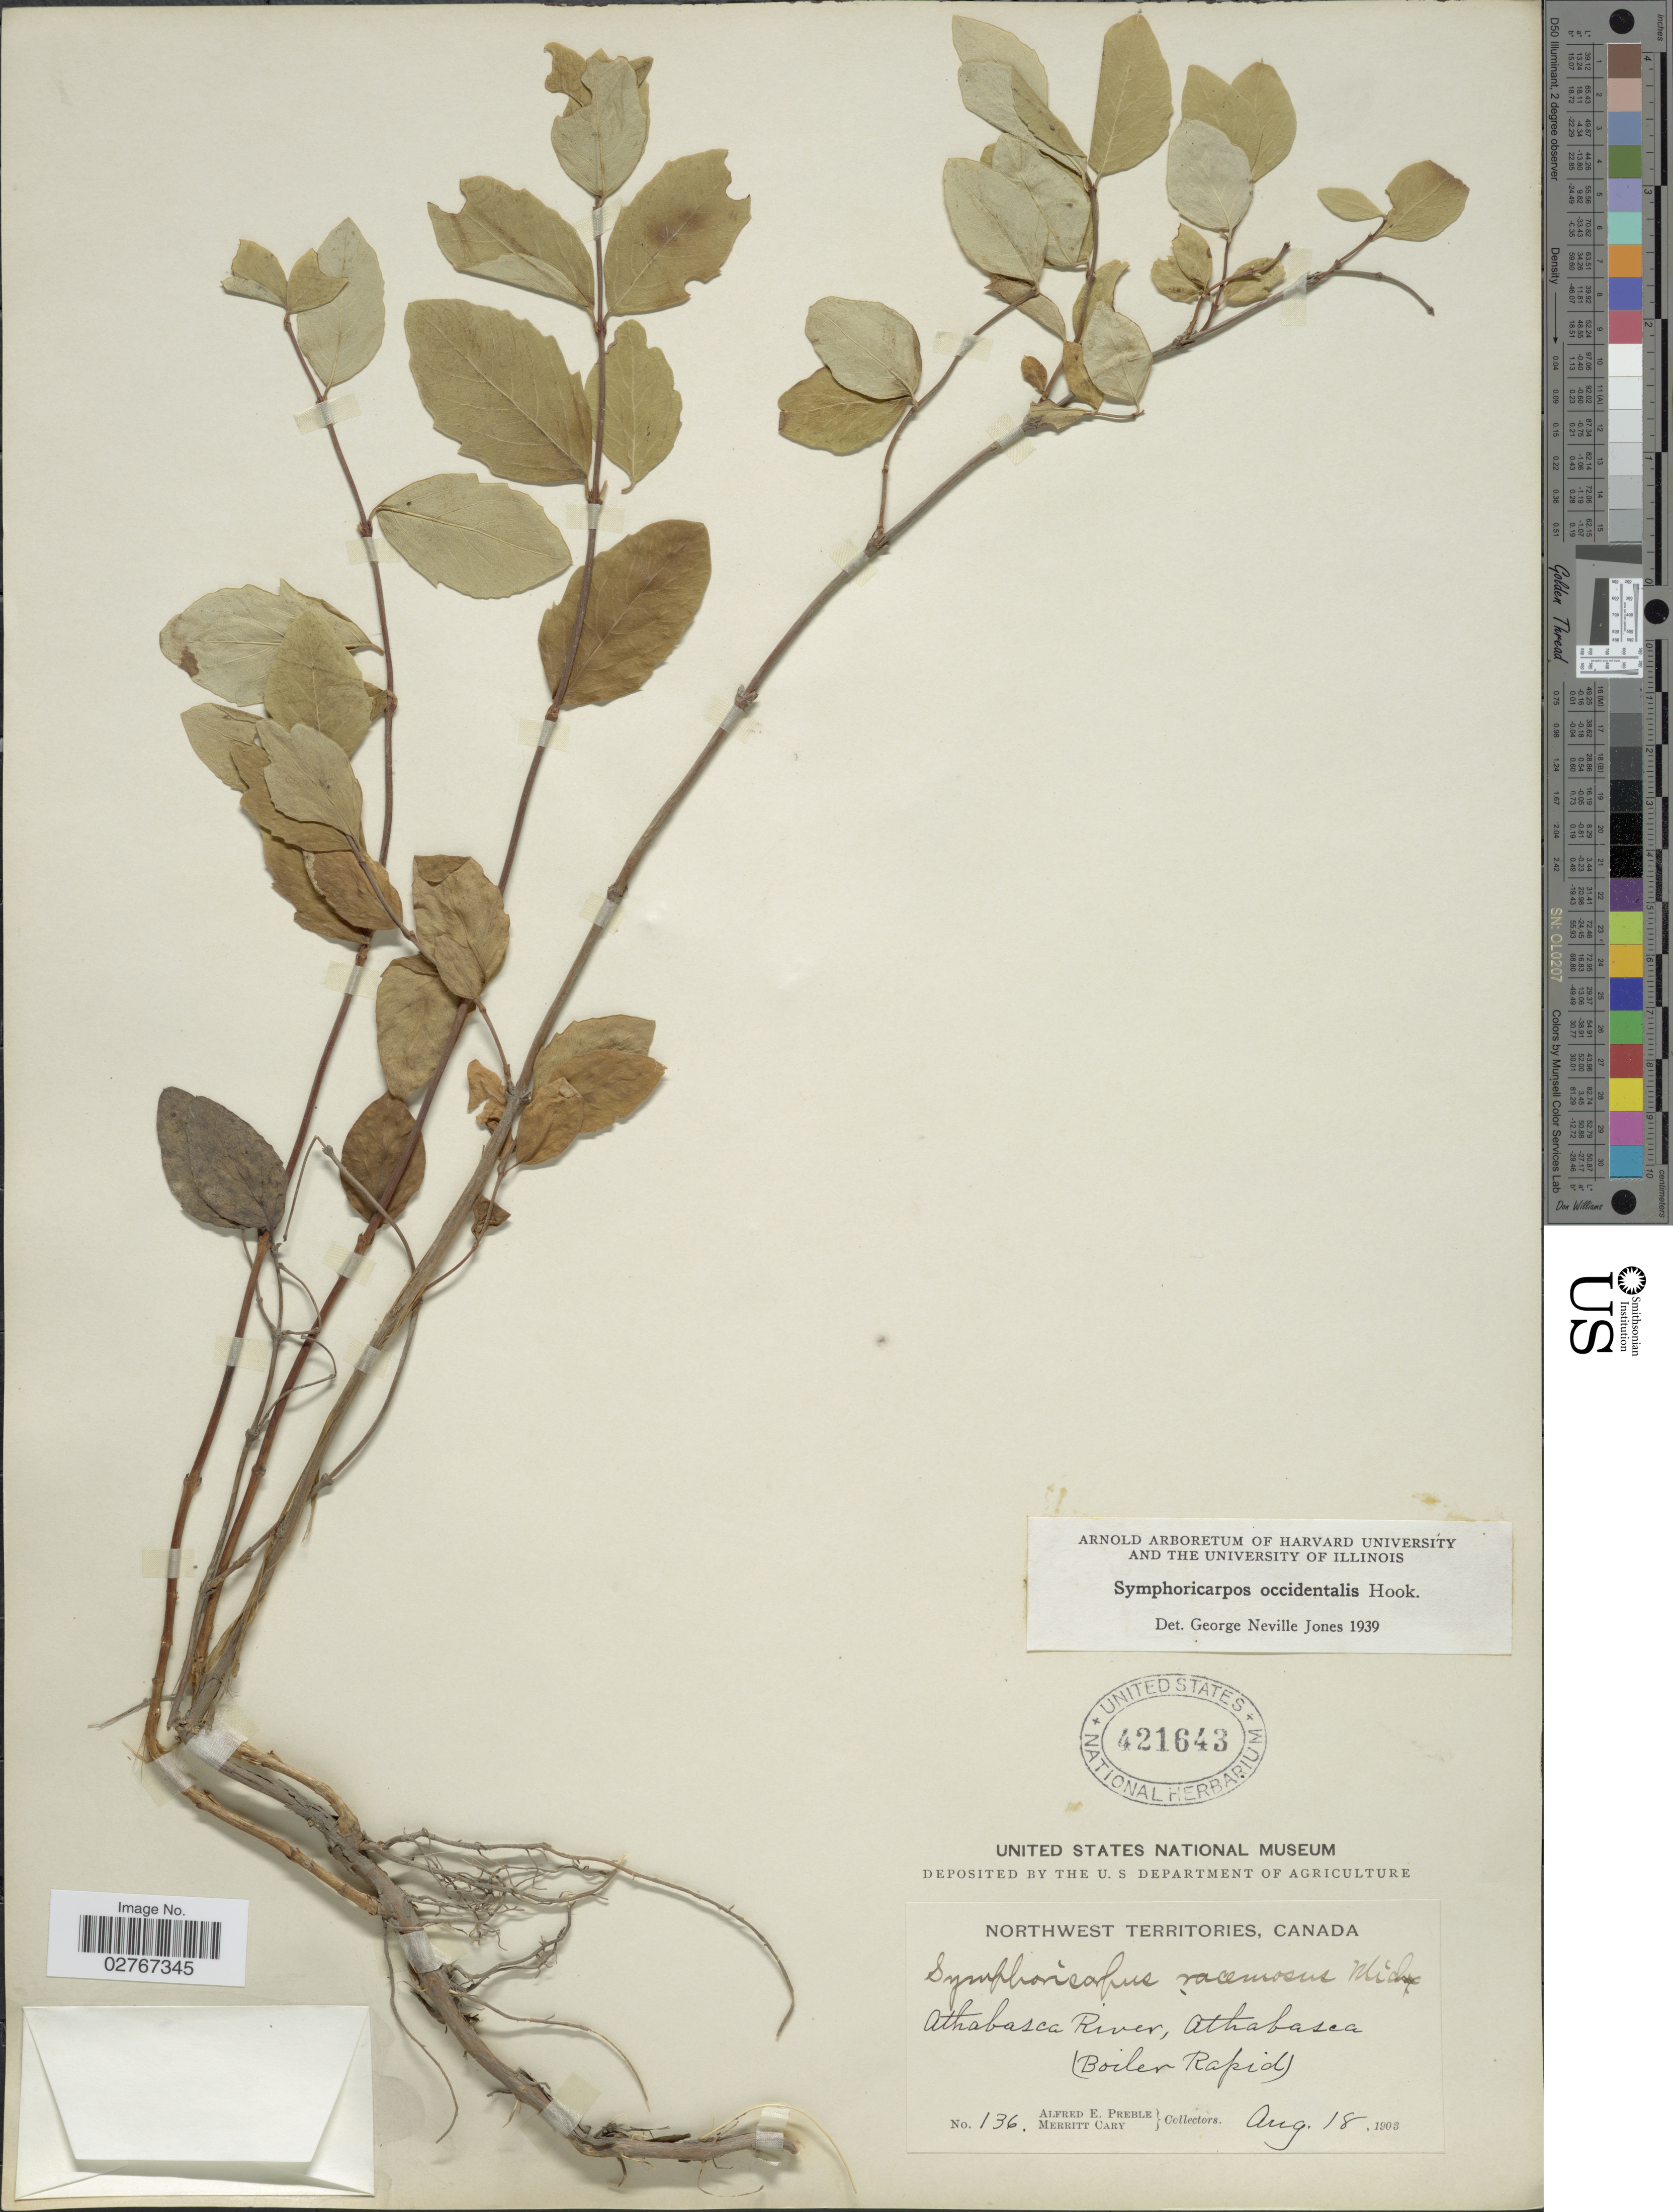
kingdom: Plantae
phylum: Tracheophyta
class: Magnoliopsida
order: Dipsacales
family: Caprifoliaceae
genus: Symphoricarpos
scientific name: Symphoricarpos occidentalis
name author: (R. Br.) Hook.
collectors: A. Preble & M. Cary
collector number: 136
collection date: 1903-08-18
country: Canada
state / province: Northwest Territories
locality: Athabasca River, Athabasca (Boiler Rapid).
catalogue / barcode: US 421643